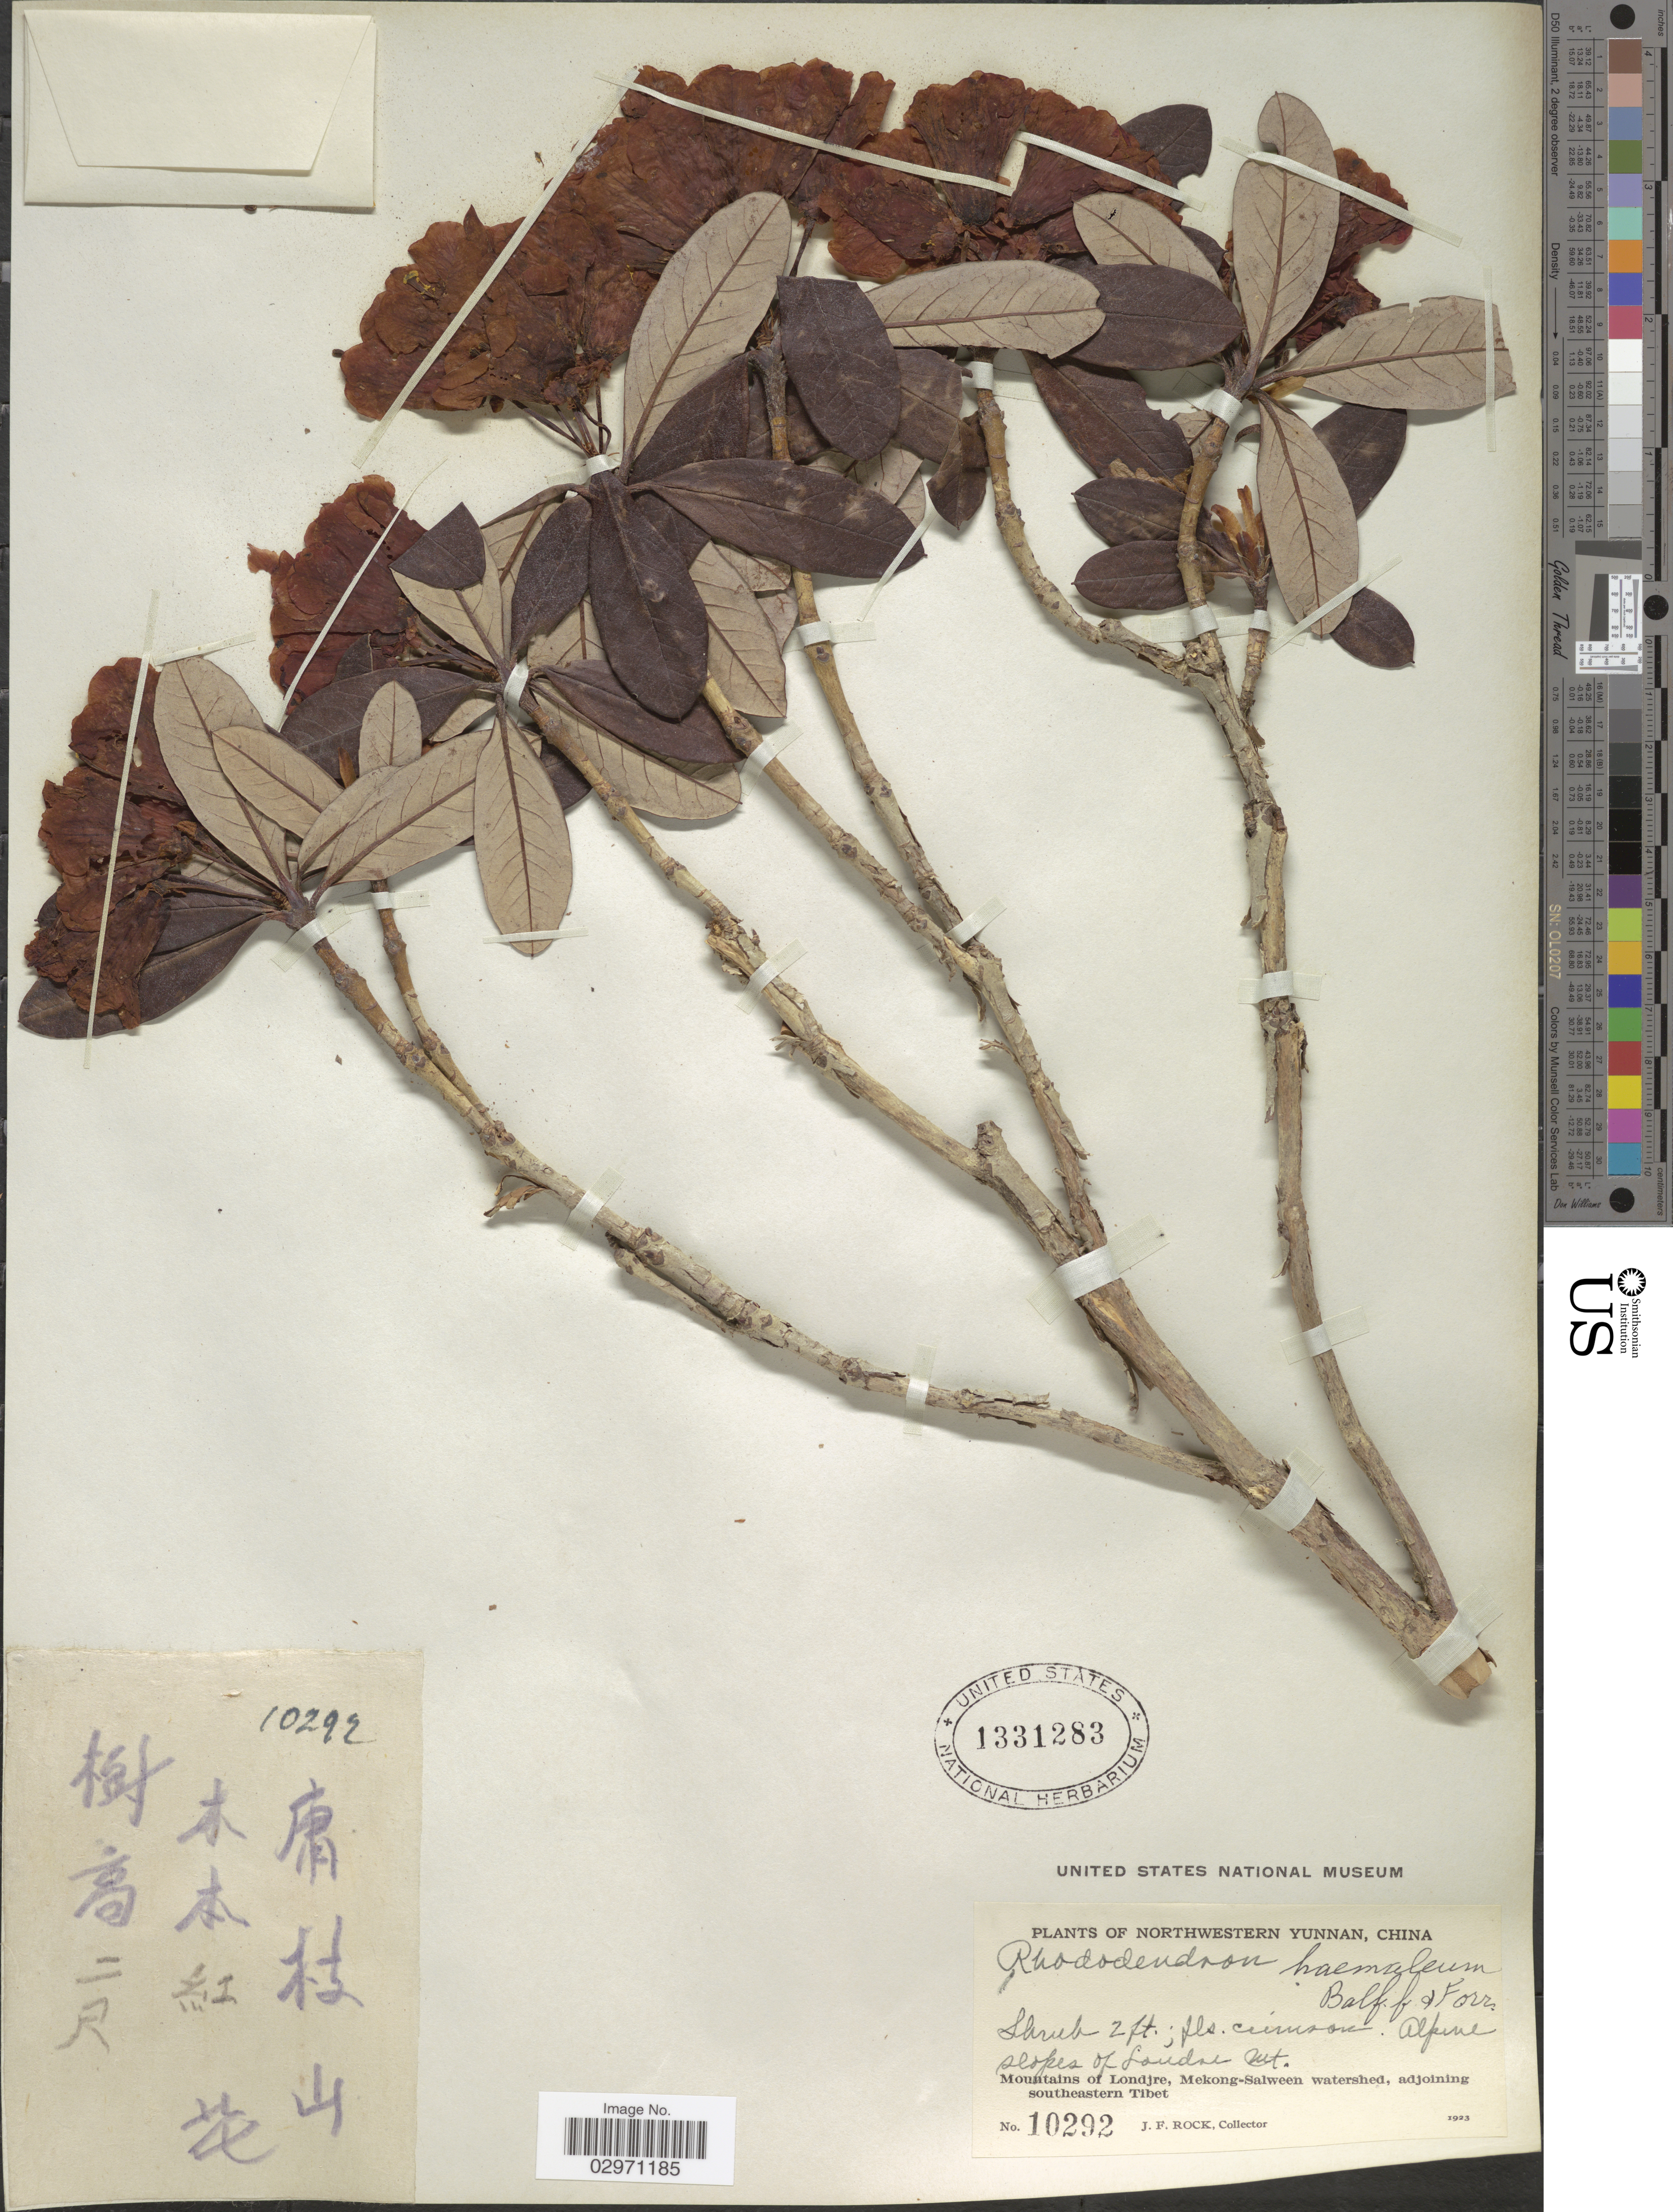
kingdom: Plantae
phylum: Tracheophyta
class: Magnoliopsida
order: Ericales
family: Ericaceae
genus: Rhododendron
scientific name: Rhododendron haemaleum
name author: Balf. f. & Forrest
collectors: J. Rock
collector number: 10292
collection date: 1923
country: China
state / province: Yunnan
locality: Northwestern Yunnan. Alpine slopes of Londre mt. Mountains of Londjre, Mekong-Salween watershed, adjoining southeastern Tibet.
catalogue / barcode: US 1331283